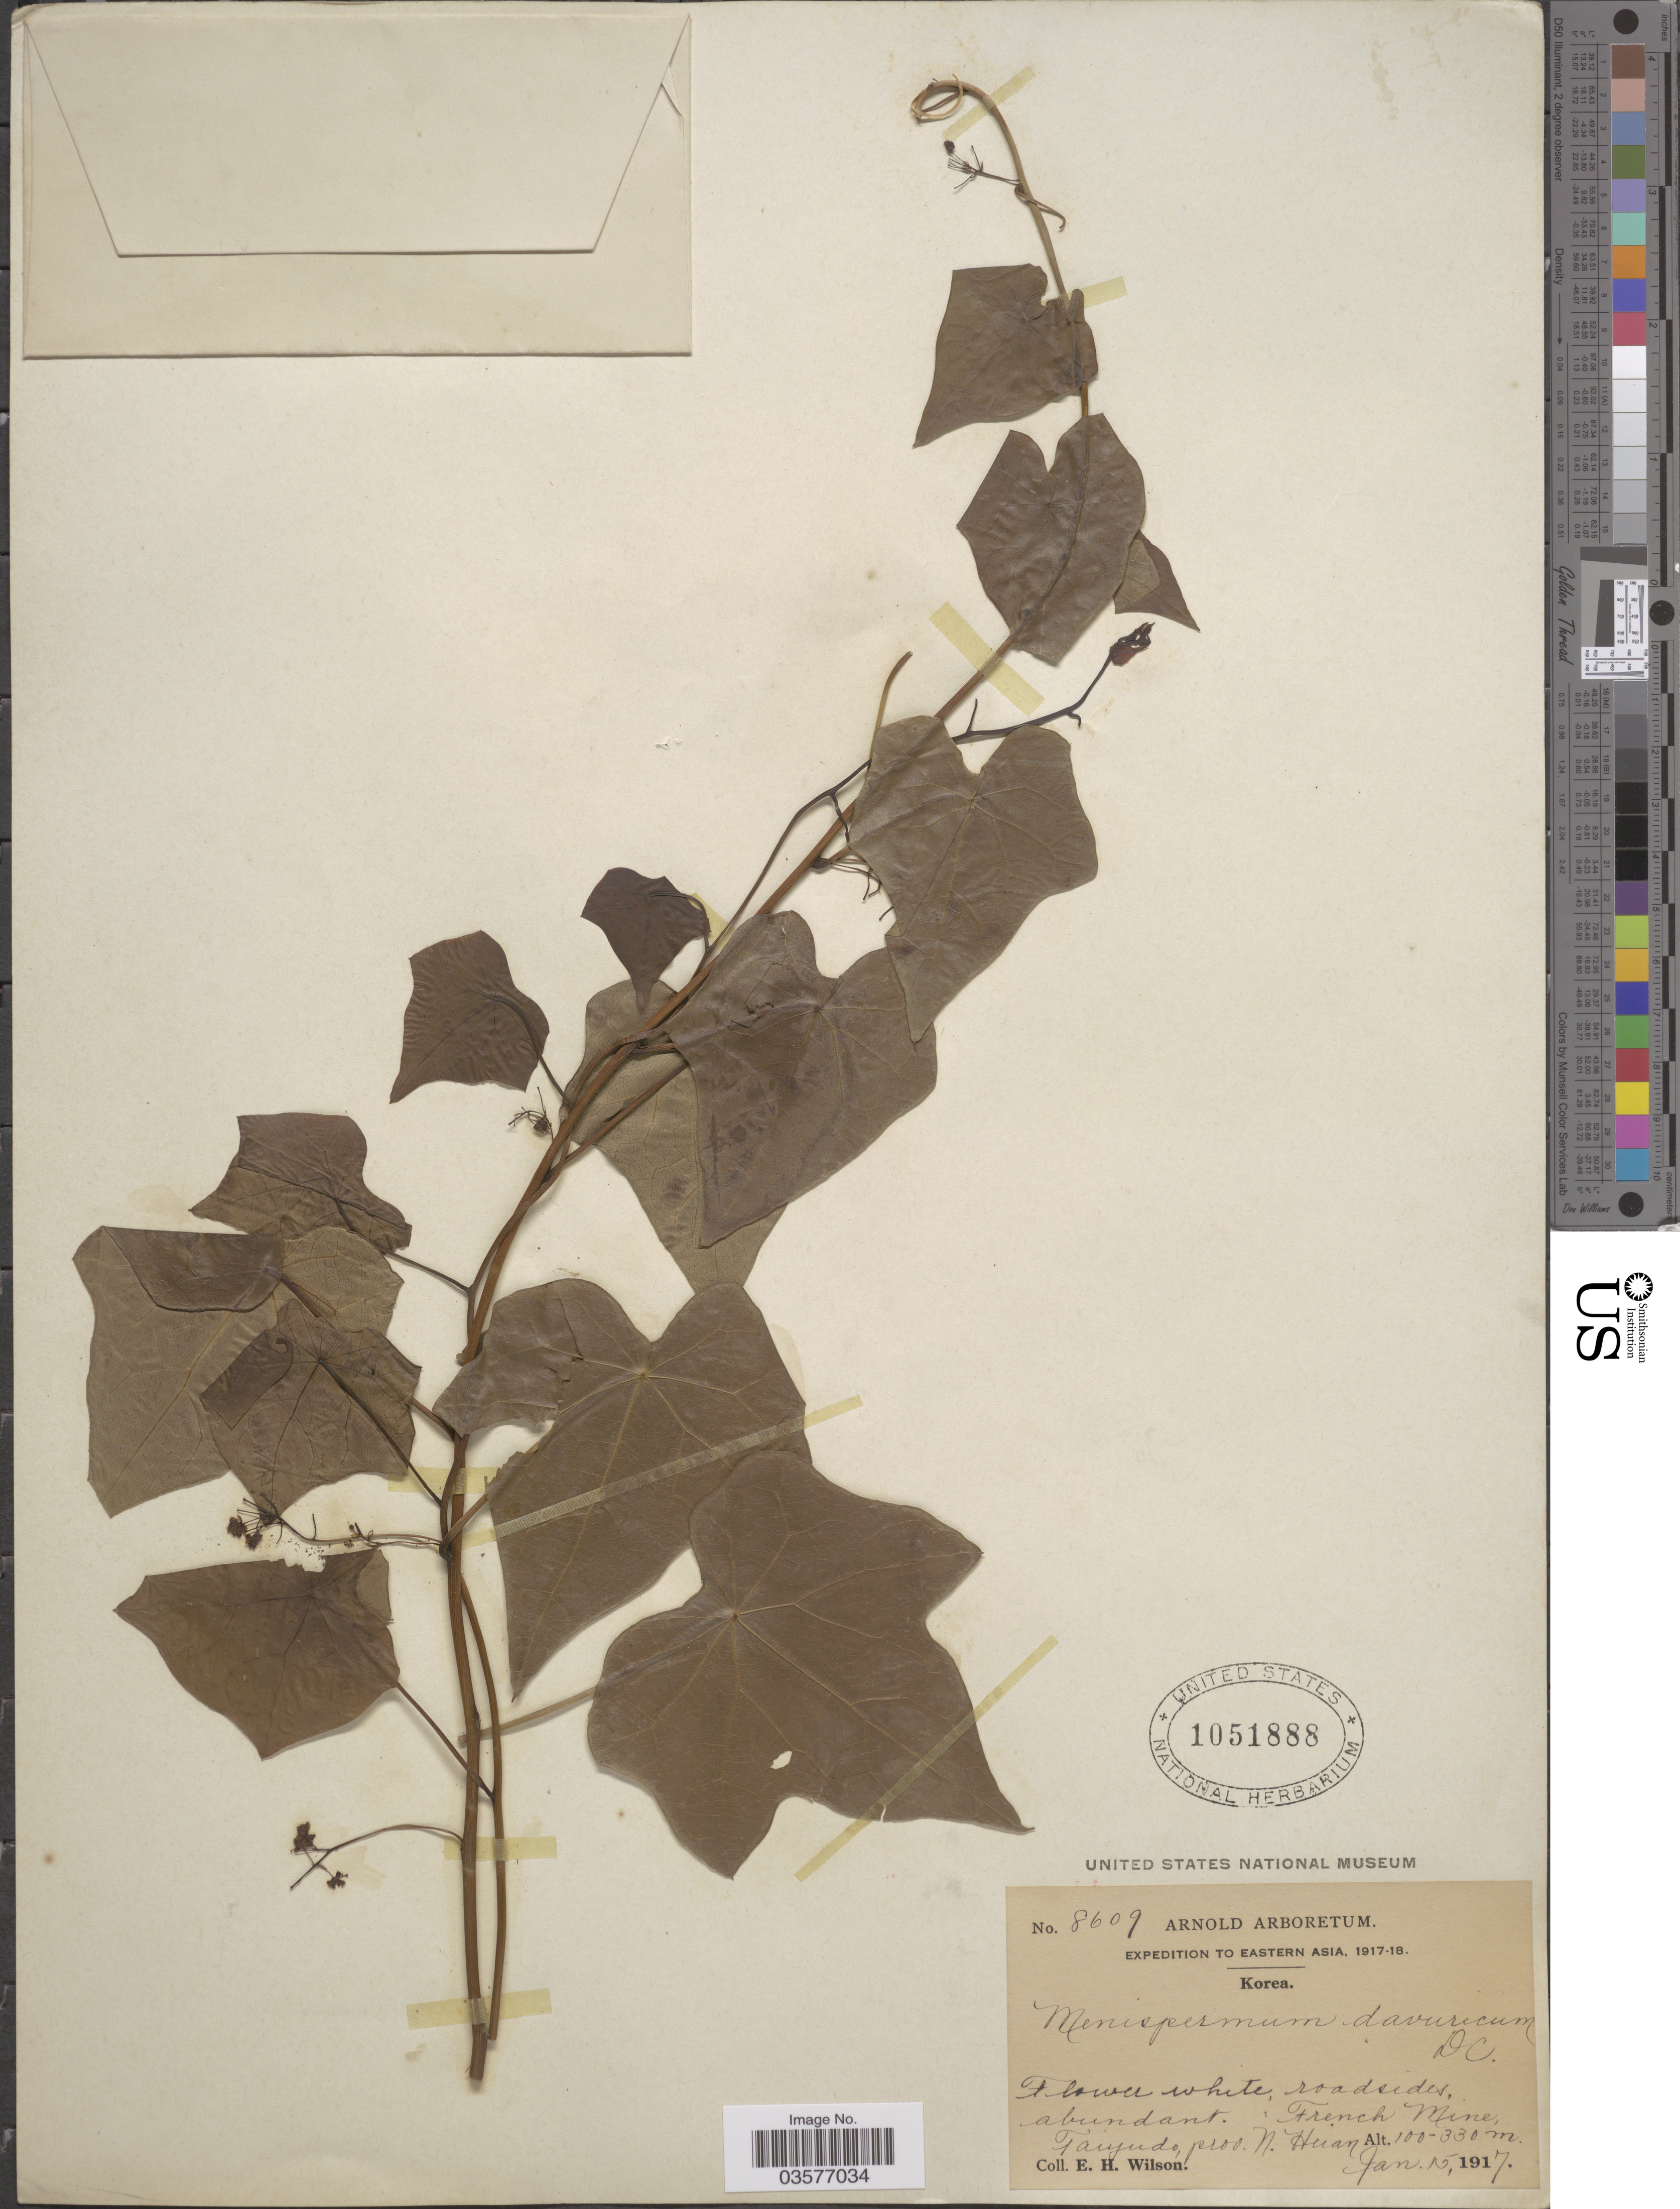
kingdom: Plantae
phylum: Tracheophyta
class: Magnoliopsida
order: Ranunculales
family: Menispermaceae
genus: Menispermum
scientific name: Menispermum dauricum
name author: DC.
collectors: E. Wilson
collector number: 8609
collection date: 1917-01-15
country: North Korea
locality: Eastern Asia. French Mine, Faiyudo, prov. N. Heian.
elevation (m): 100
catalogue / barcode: US 1051888